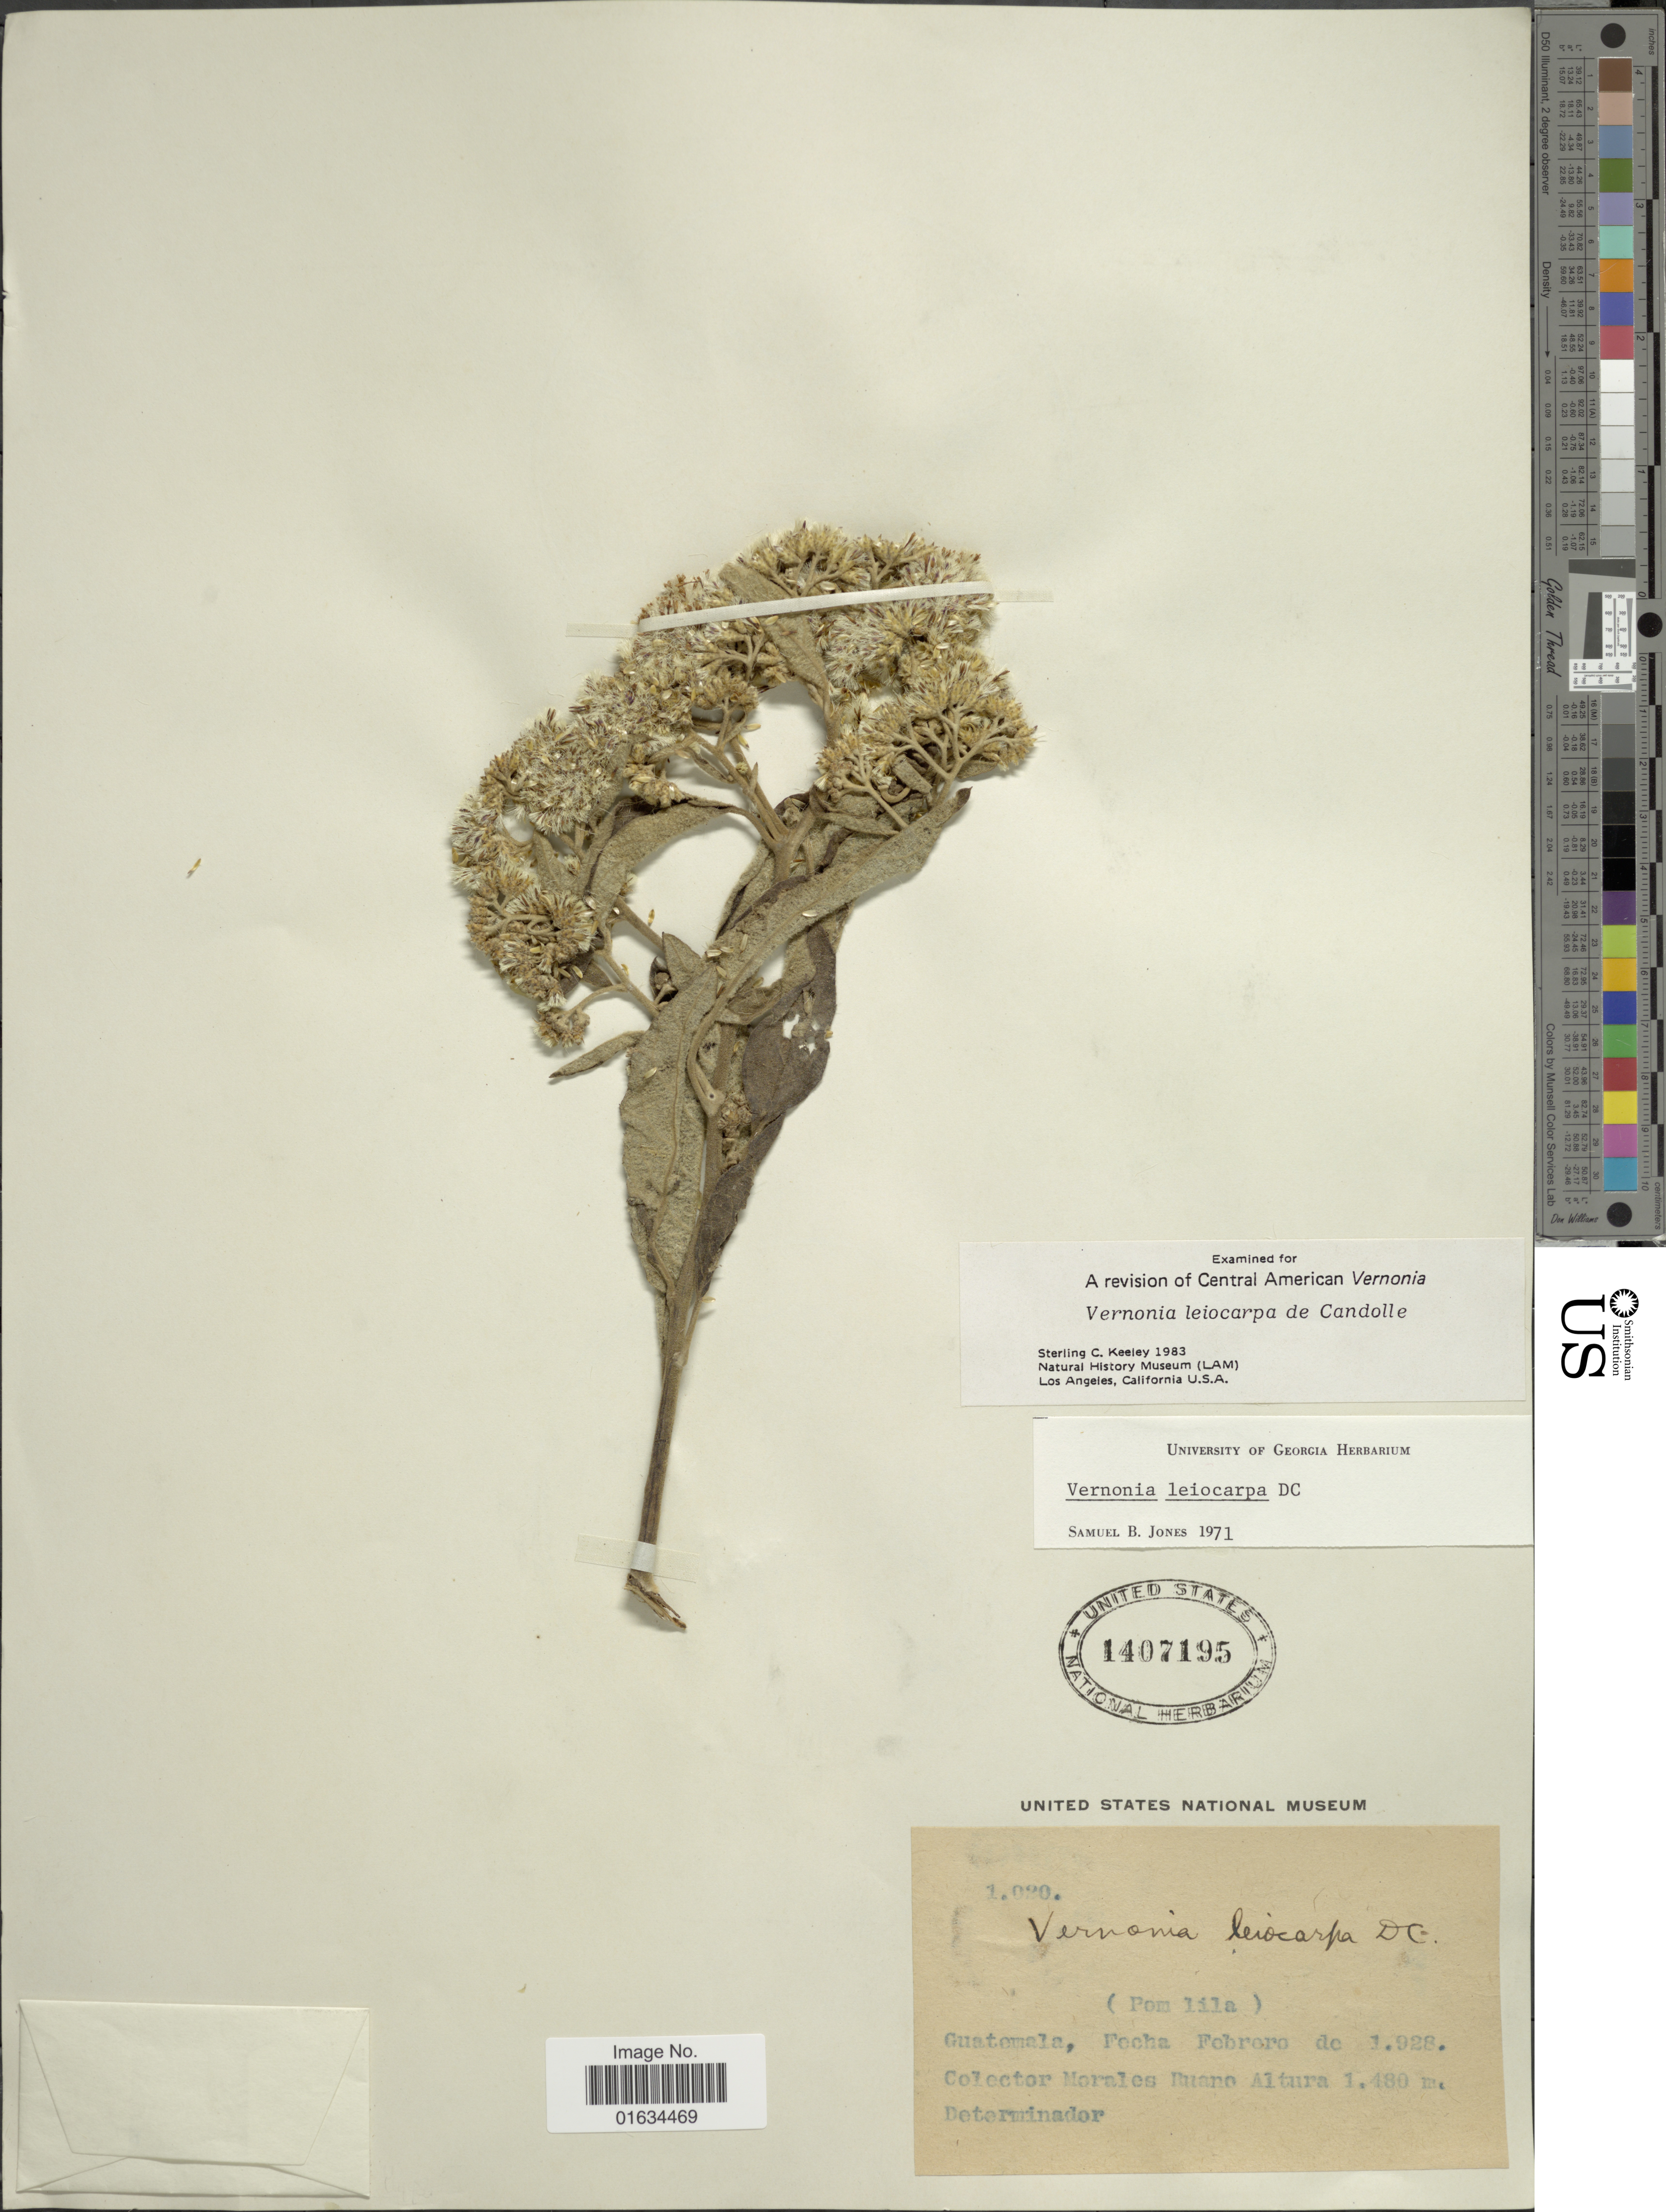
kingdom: Plantae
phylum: Tracheophyta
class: Magnoliopsida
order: Asterales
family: Asteraceae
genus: Eremosis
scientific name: Eremosis leiocarpa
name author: (DC.) Gleason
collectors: J. Morales R.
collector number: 1020*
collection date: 1928-02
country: Guatemala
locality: Pom Lila [unsure placement]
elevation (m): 1480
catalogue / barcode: US 1407195